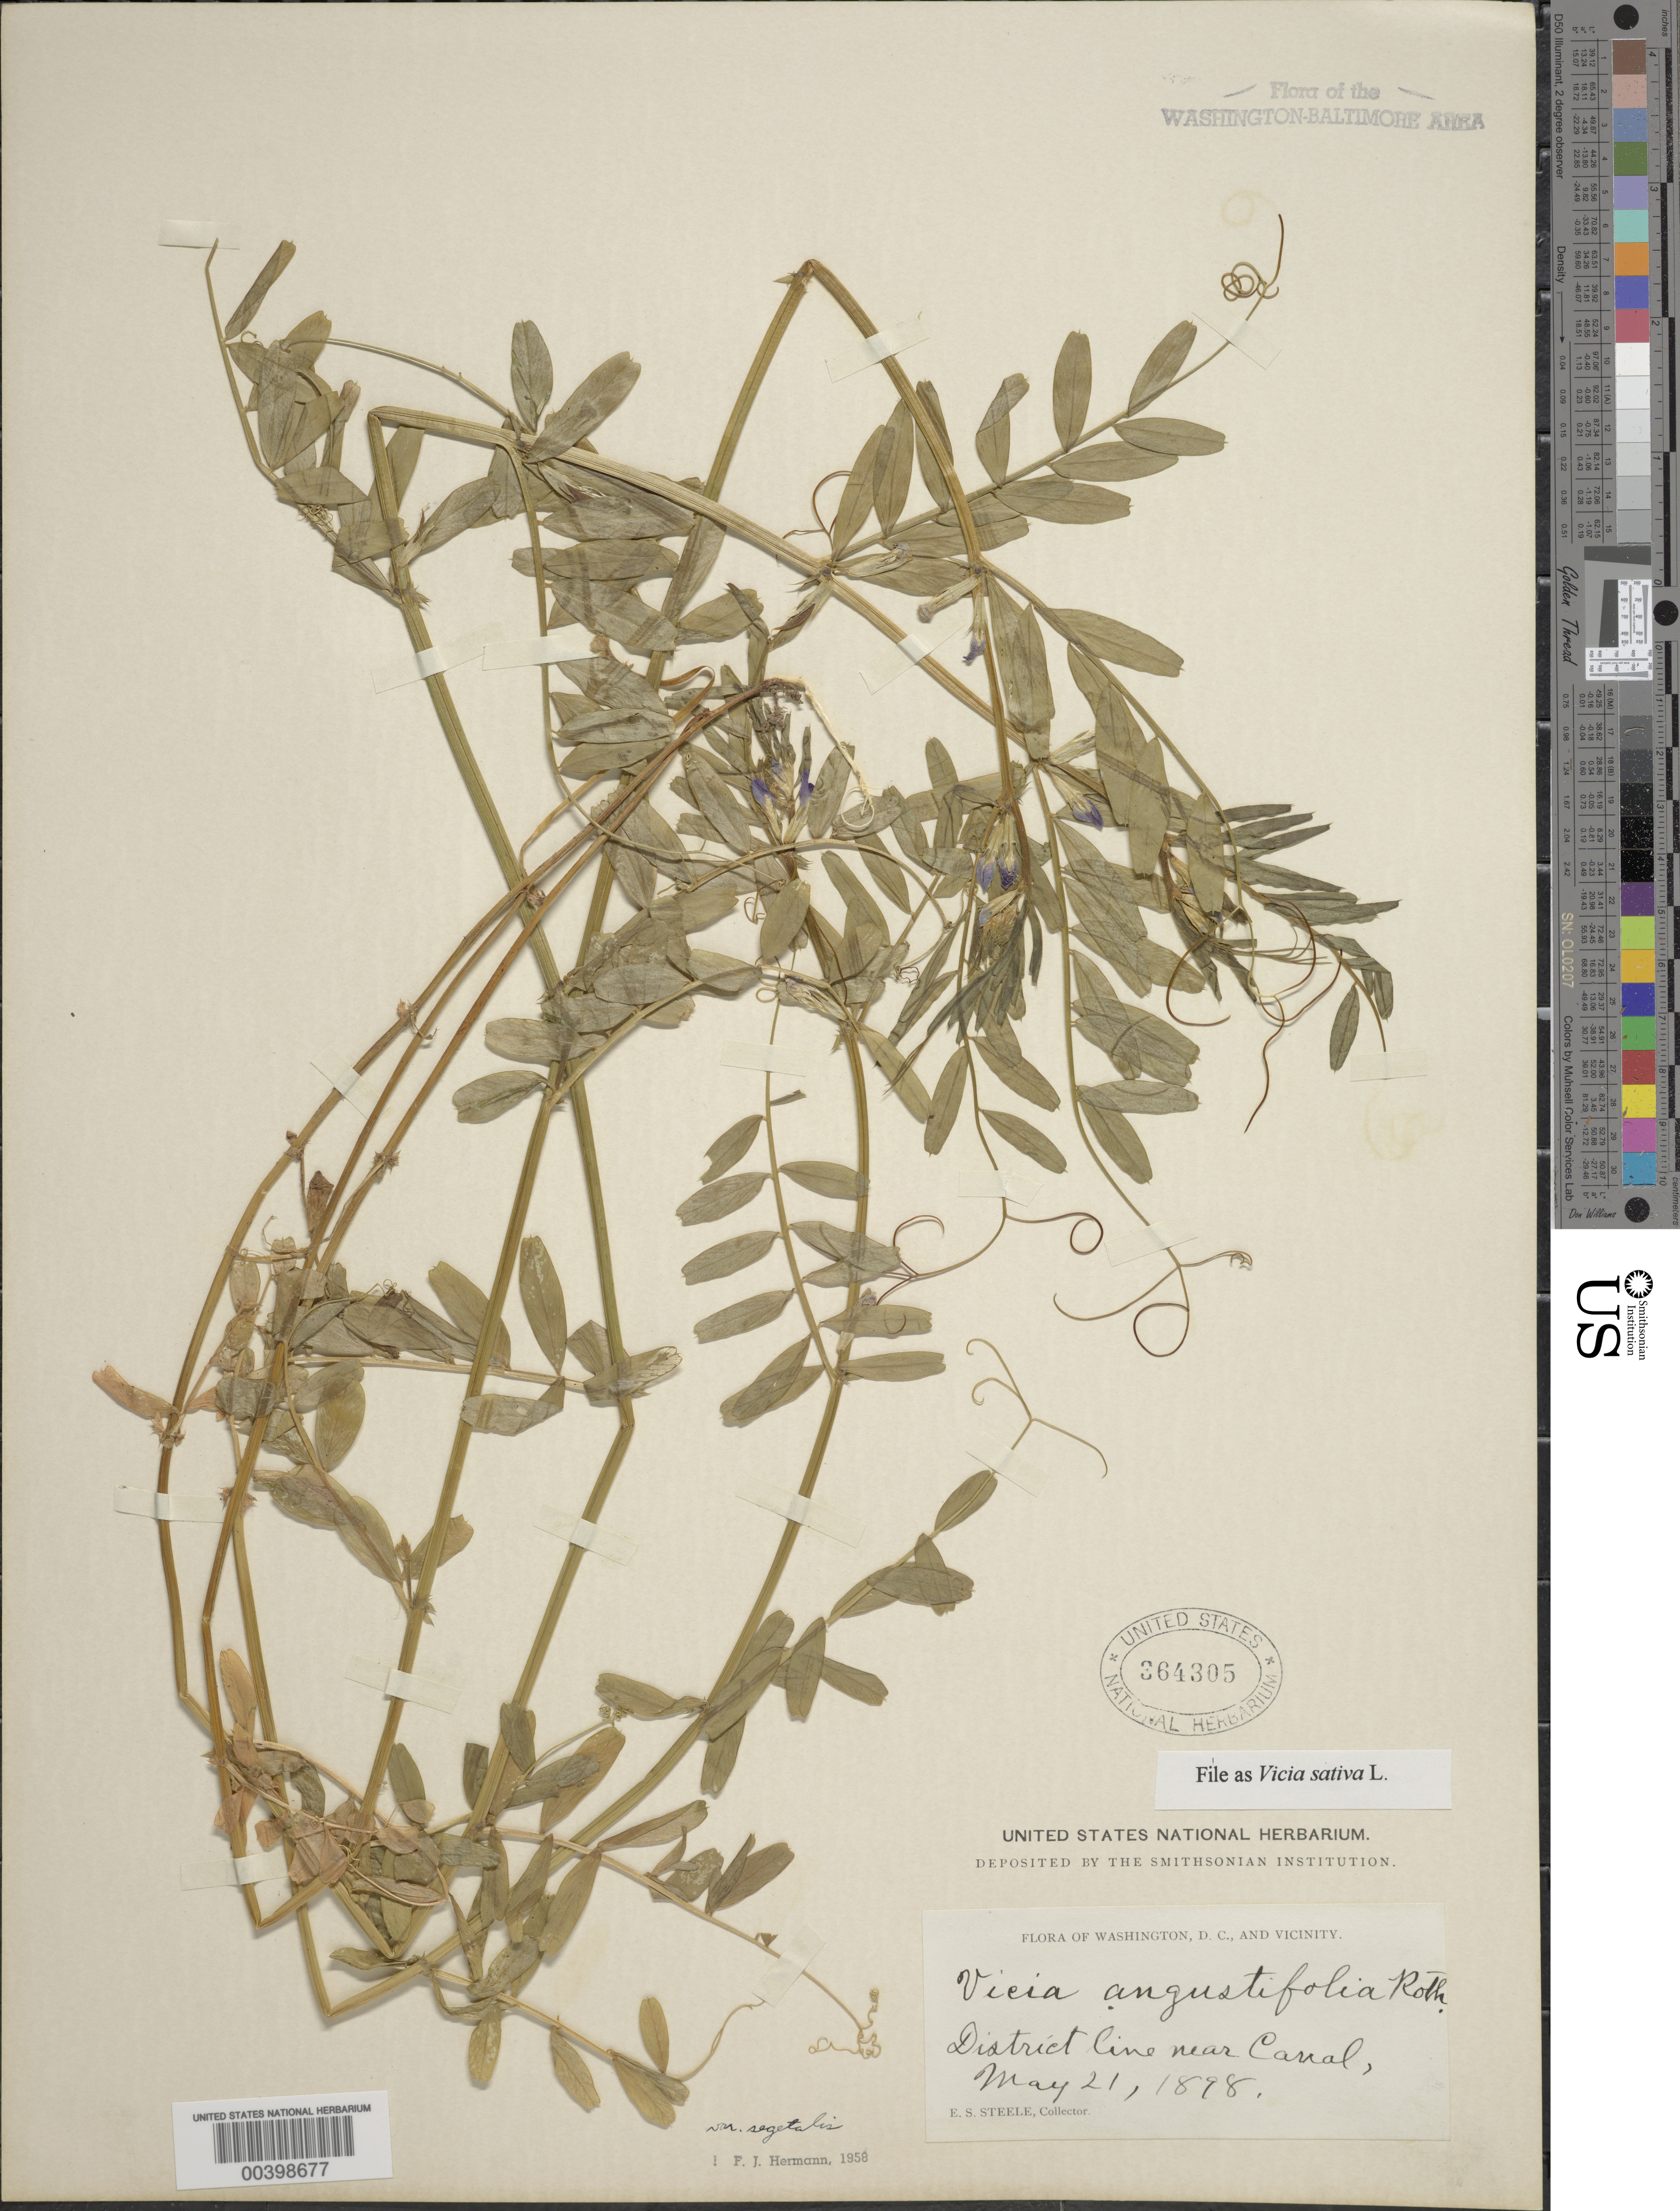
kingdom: Plantae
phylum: Tracheophyta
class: Magnoliopsida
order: Fabales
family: Fabaceae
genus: Vicia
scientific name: Vicia sativa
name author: L.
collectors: E. Steele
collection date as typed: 21 May 1898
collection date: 1898-05-21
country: United States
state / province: District of Columbia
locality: District Line, near Canal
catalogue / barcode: US 364305